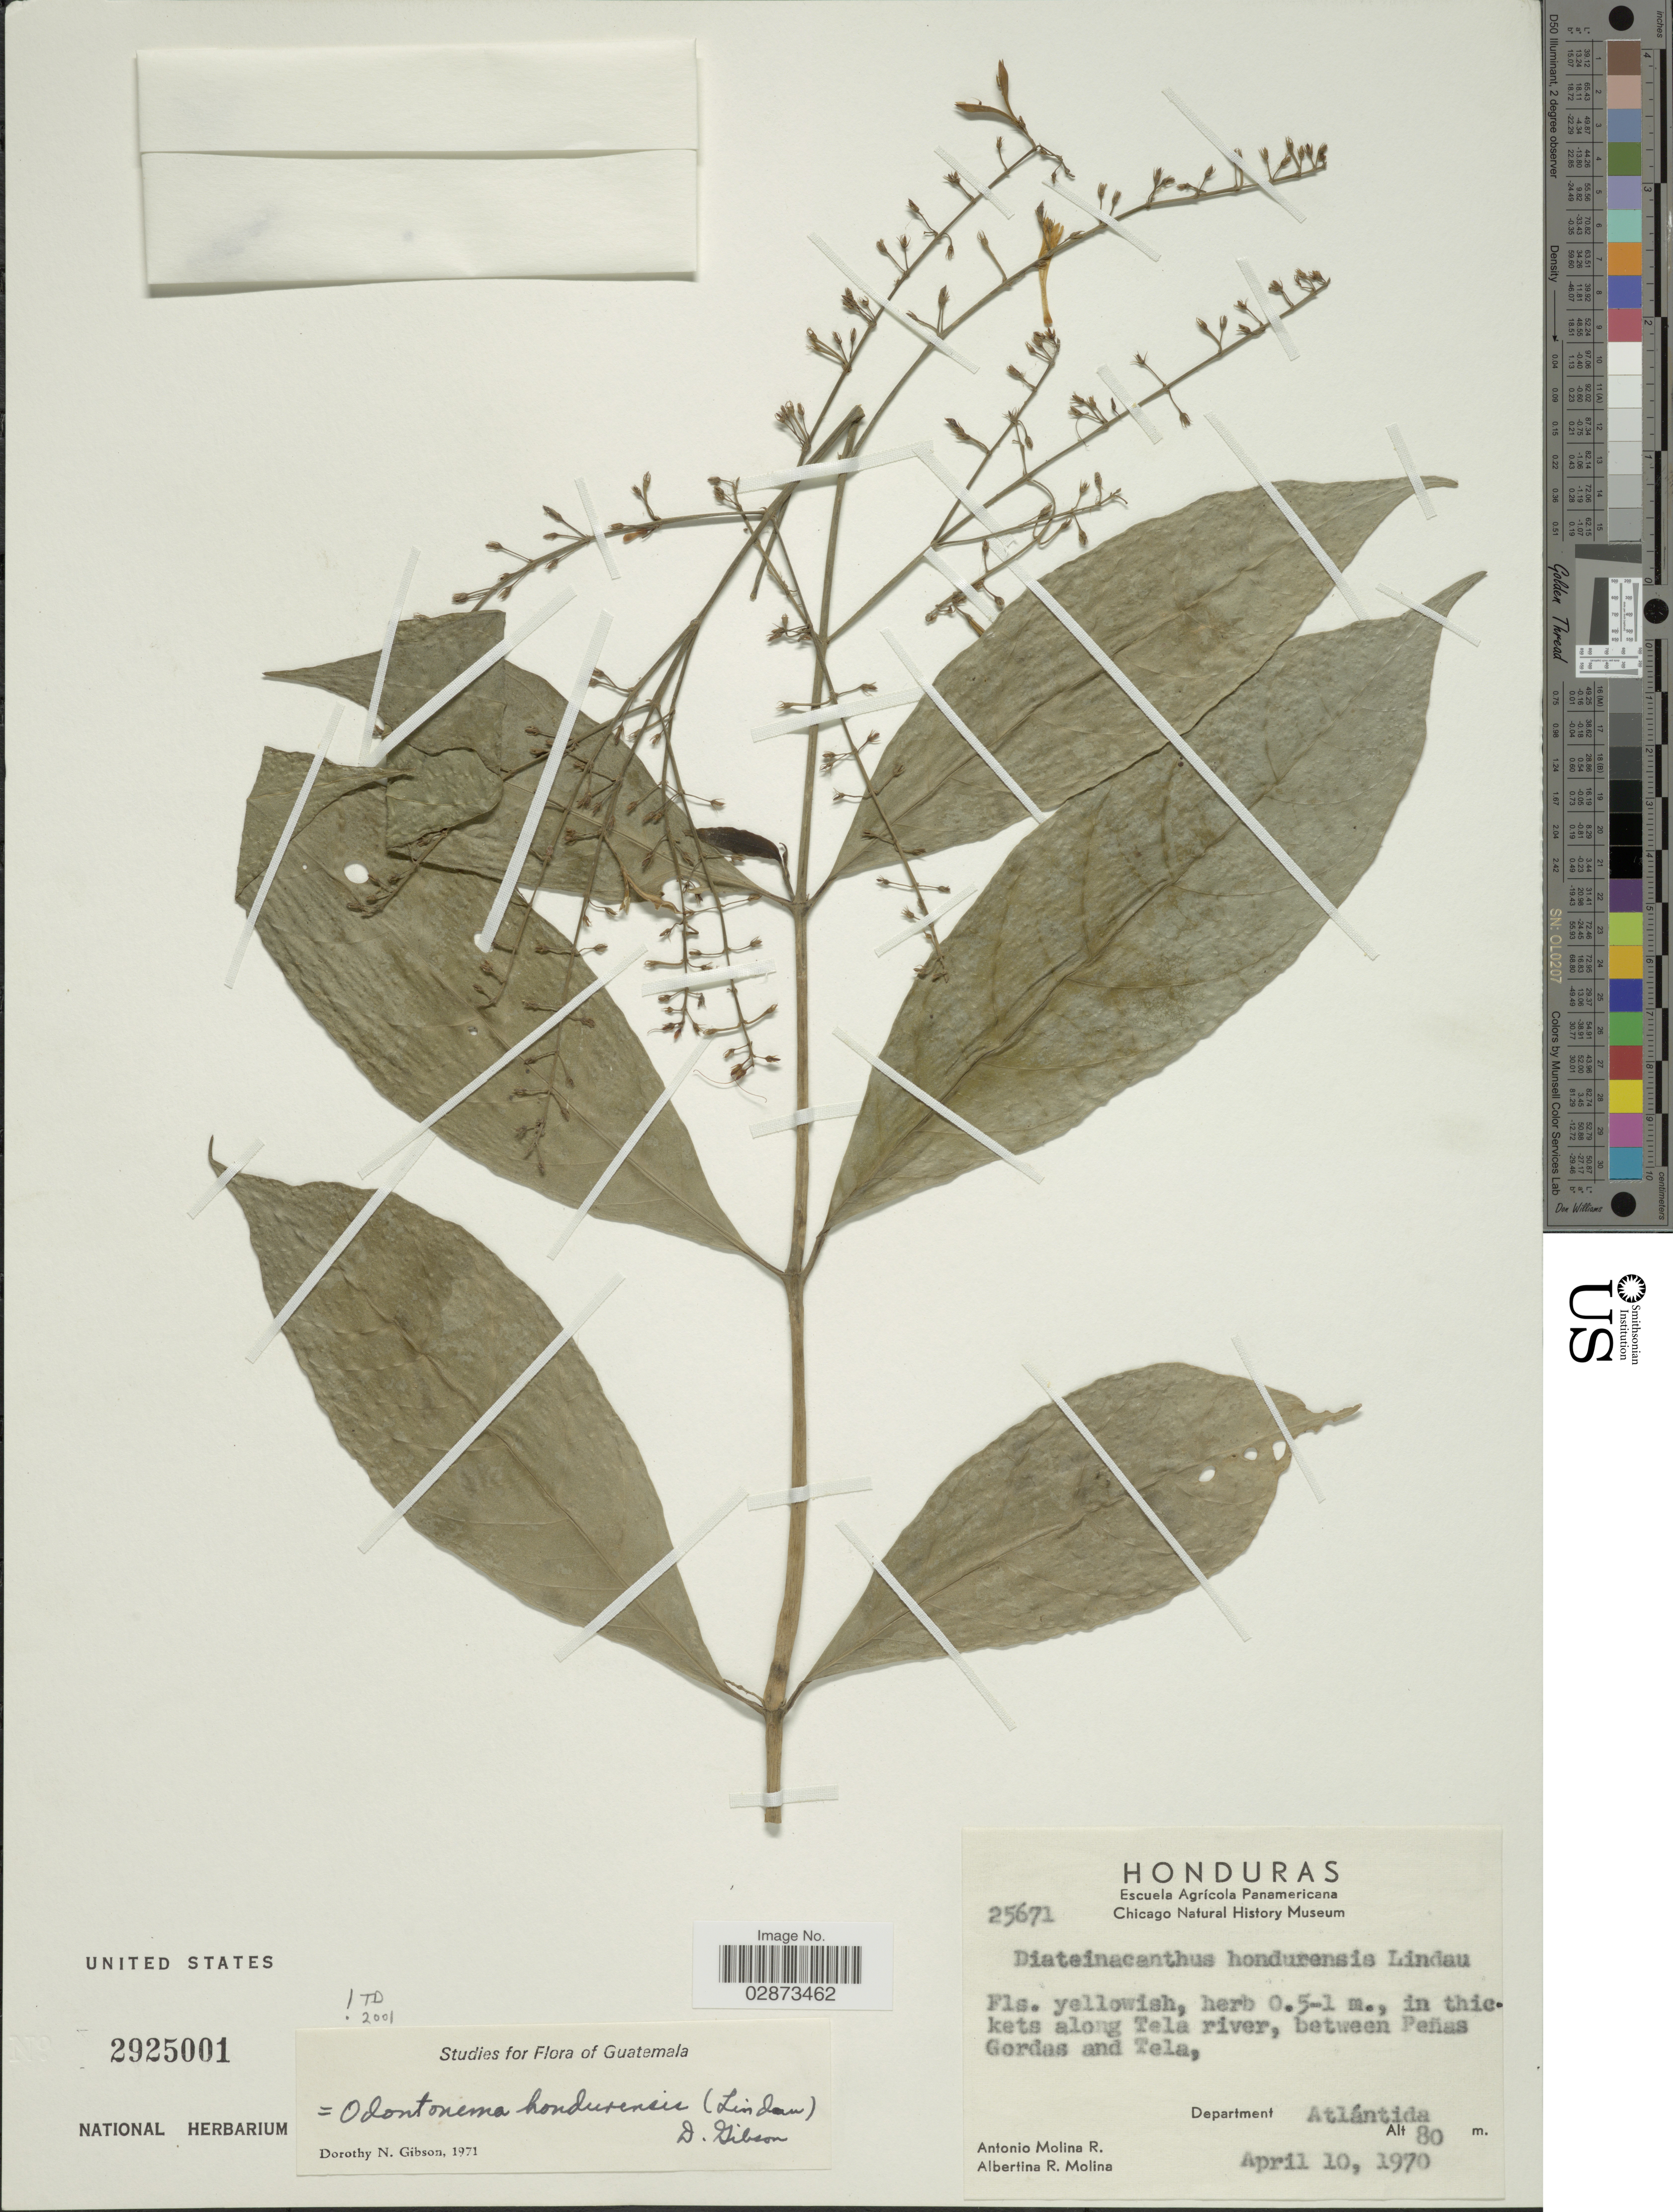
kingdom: Plantae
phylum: Tracheophyta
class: Magnoliopsida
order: Lamiales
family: Acanthaceae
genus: Odontonema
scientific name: Odontonema hondurensis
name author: (Lindau) D.N. Gibson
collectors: A. Molina R. & A. R. Molina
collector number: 25671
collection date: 1970-04-10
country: Honduras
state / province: Atlántida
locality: In thickets along Tela river, between Peñas Gordas and Tela,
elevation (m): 80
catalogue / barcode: US 2925001